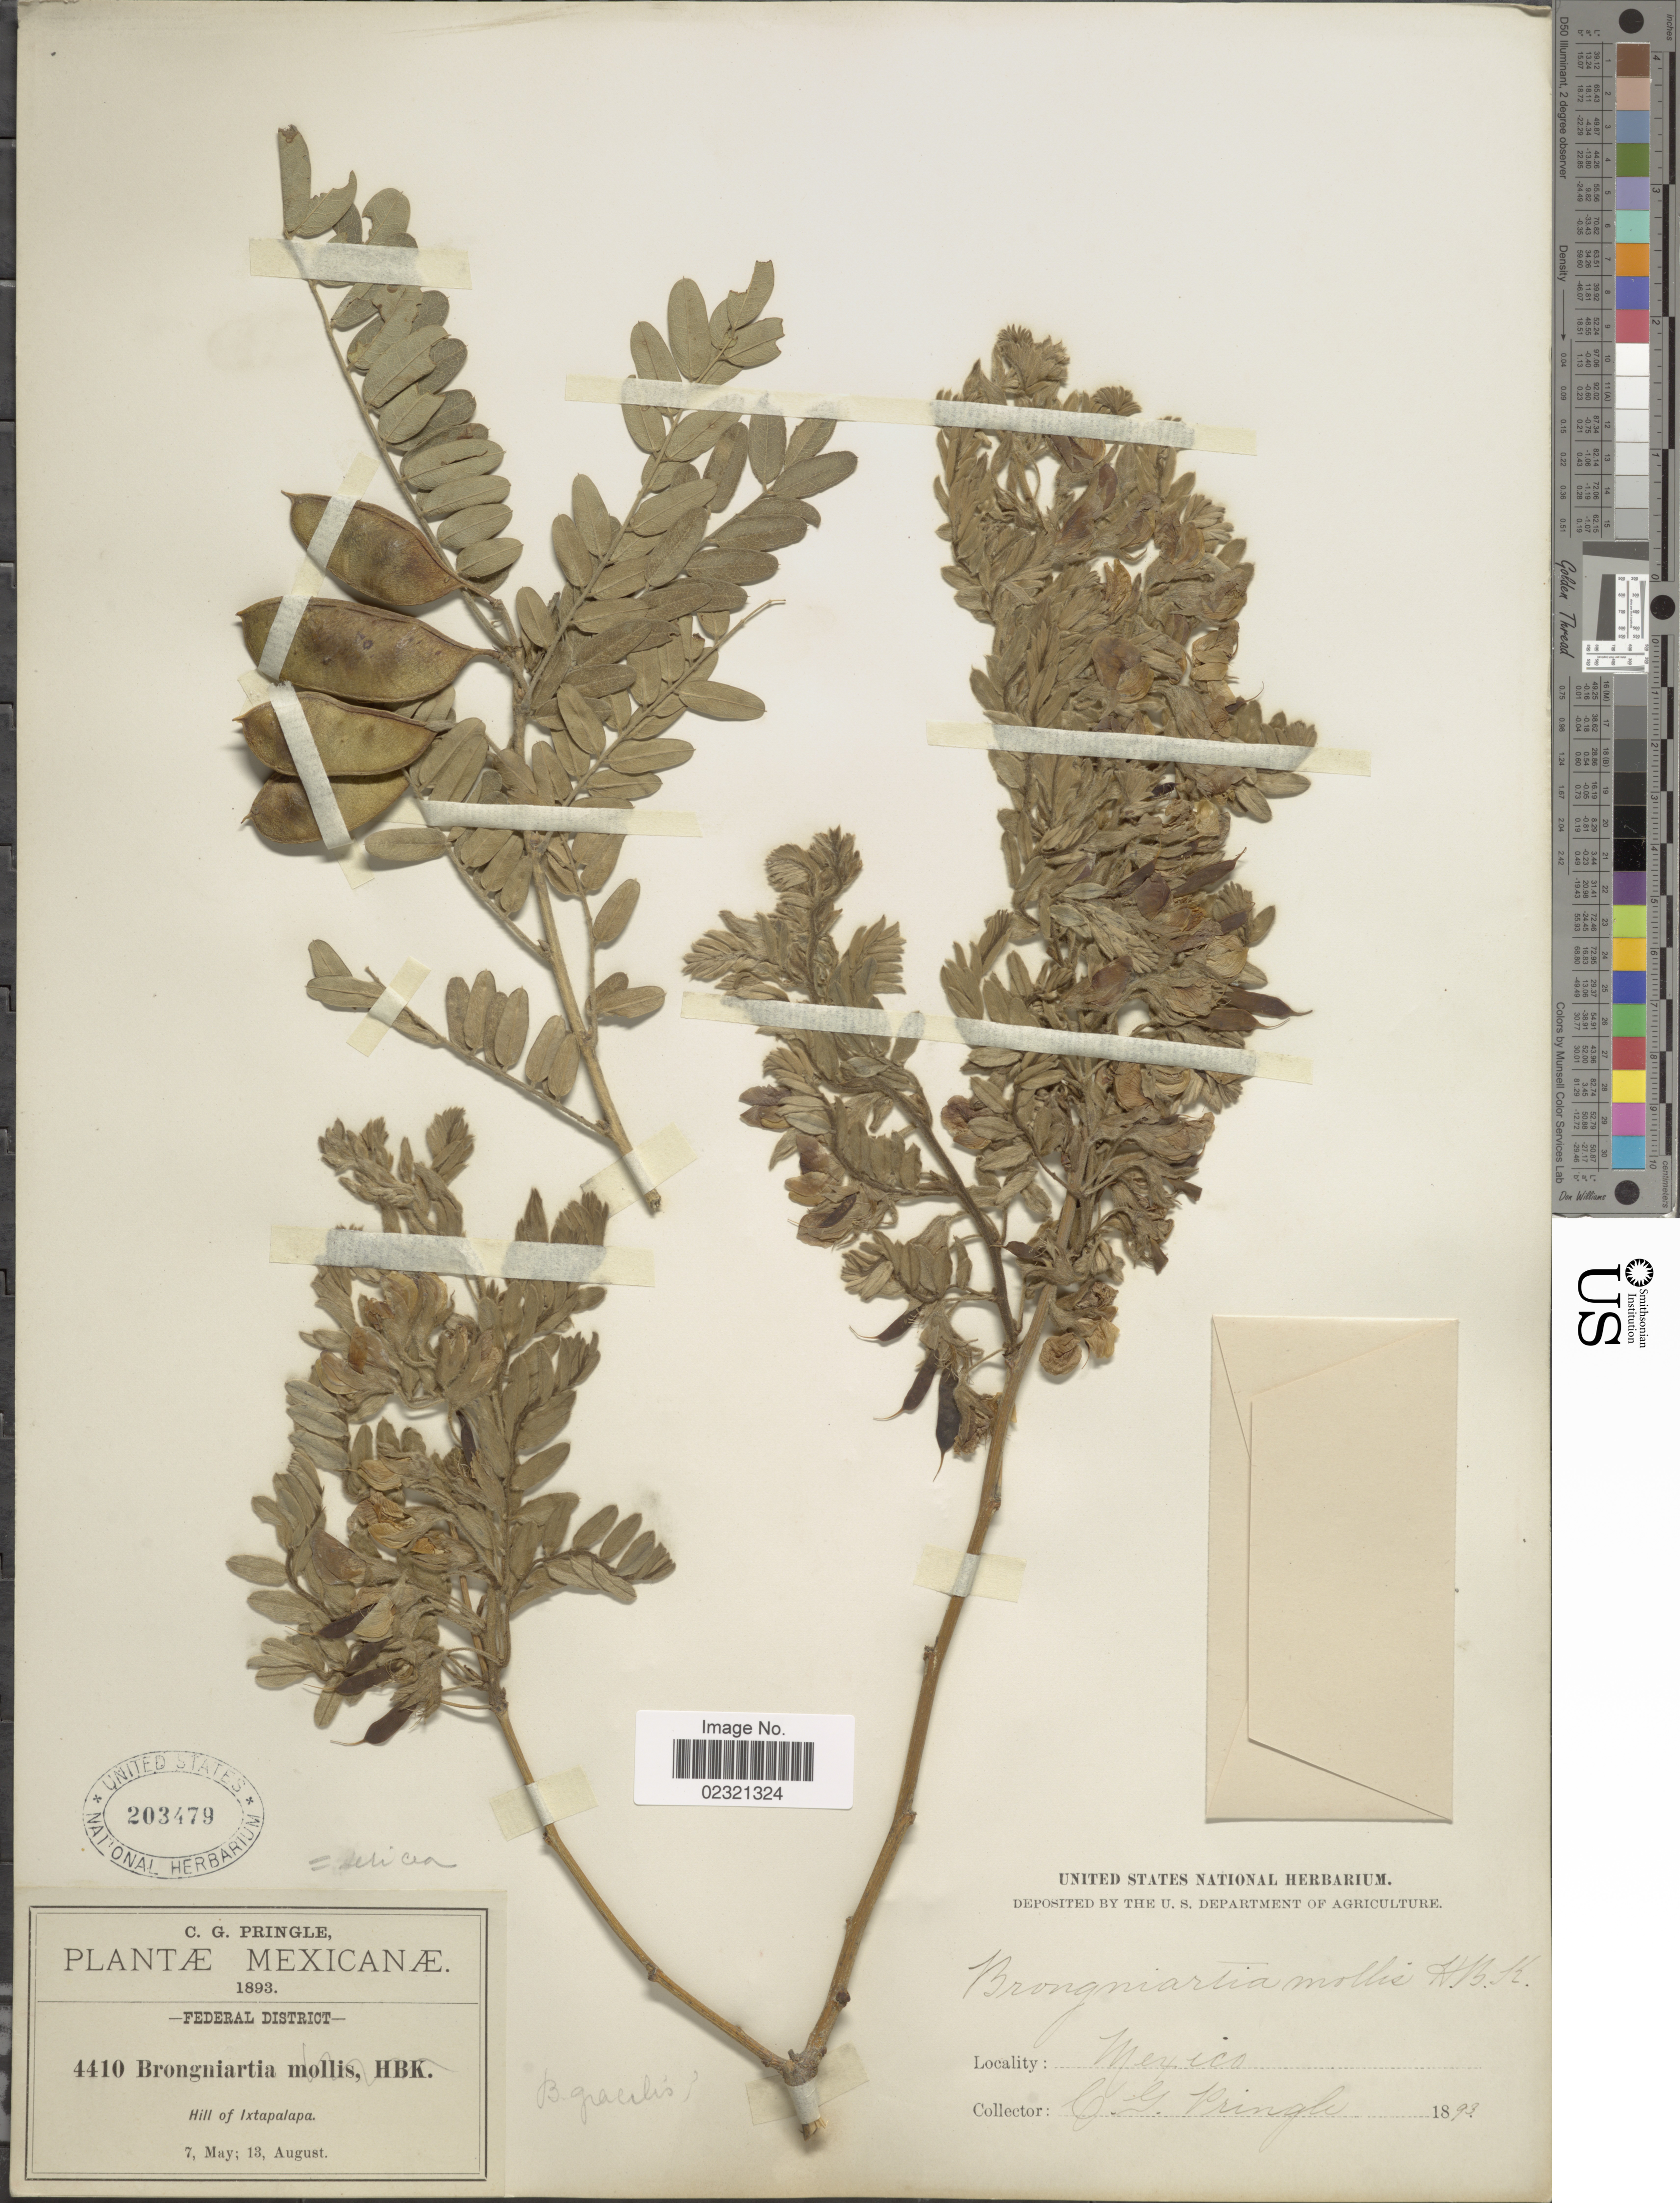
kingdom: Plantae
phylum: Tracheophyta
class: Magnoliopsida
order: Fabales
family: Fabaceae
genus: Brongniartia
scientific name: Brongniartia intermedia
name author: Moric.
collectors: C. G. Pringle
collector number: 4410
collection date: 1893-05-07/1893-08-13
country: Mexico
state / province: Distrito Federal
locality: Hill of Ixtapalapa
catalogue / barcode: US 203479